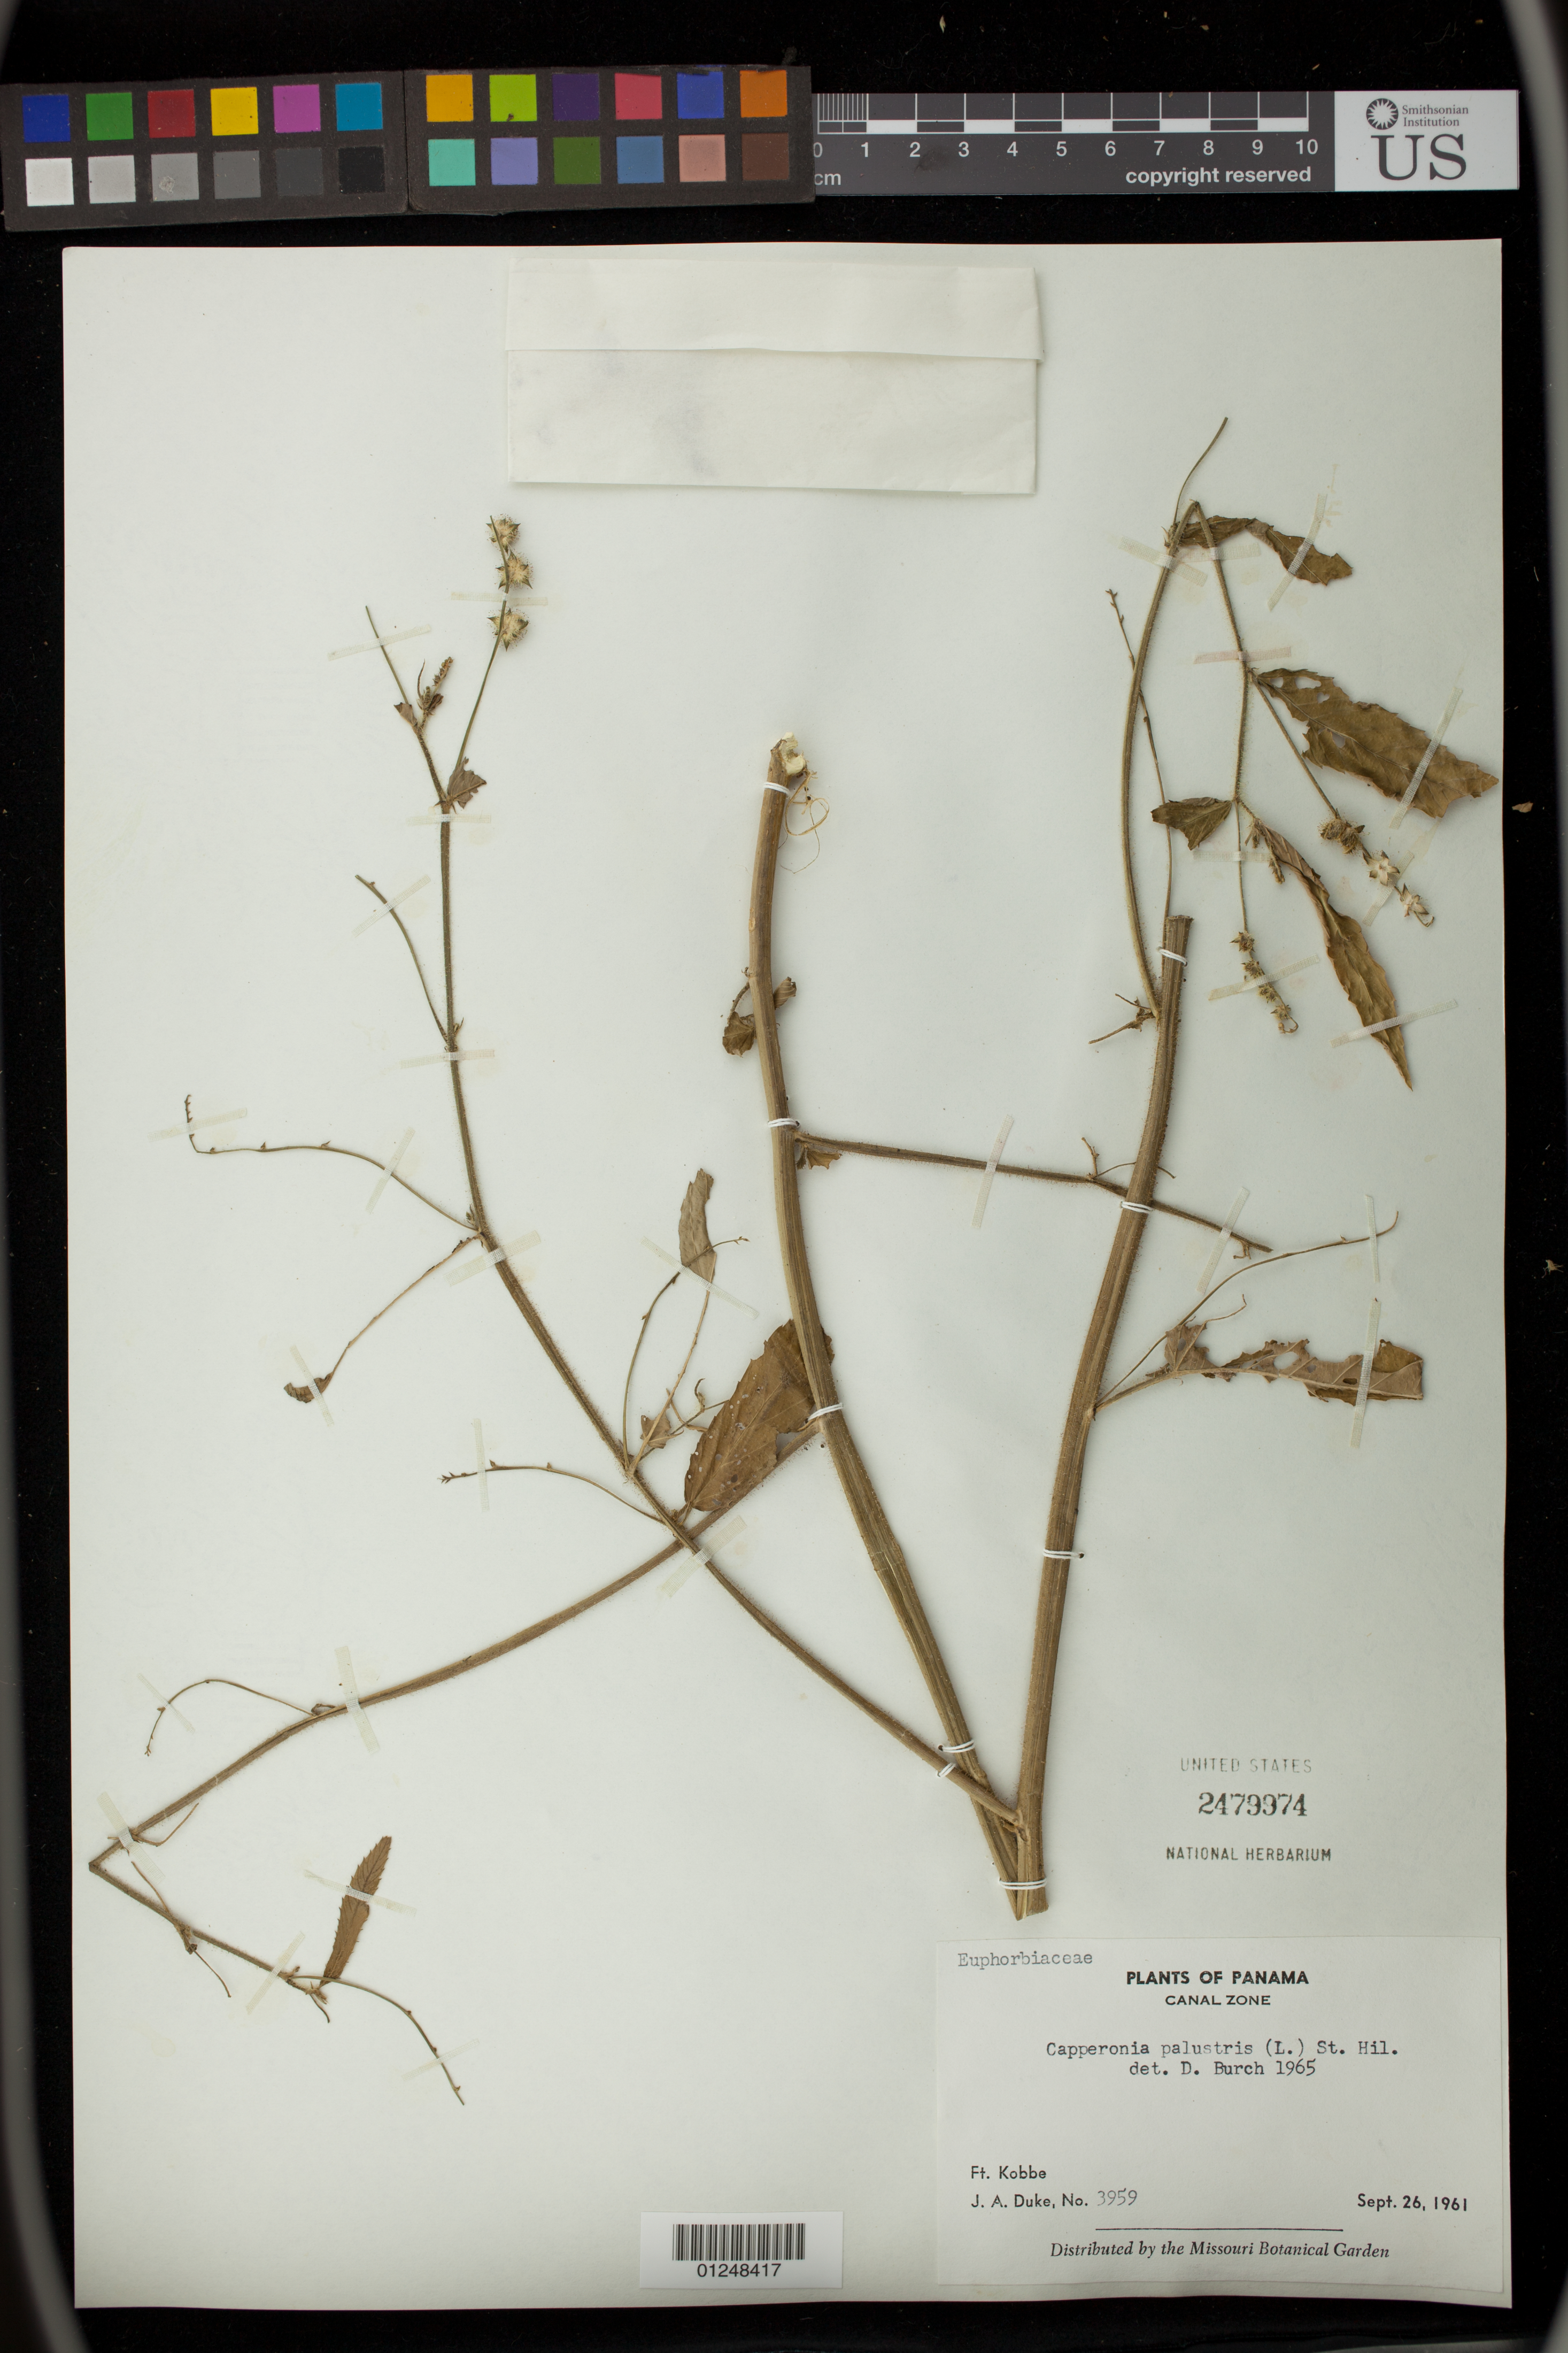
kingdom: Plantae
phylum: Tracheophyta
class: Magnoliopsida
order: Malpighiales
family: Euphorbiaceae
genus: Caperonia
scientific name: Caperonia palustris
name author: (L.) A. St.-Hil.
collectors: J. A. Duke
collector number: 3959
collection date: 1961-09-26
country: Panama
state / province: Colón / Panamá Oeste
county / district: Canal Zone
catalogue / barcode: US 2479974